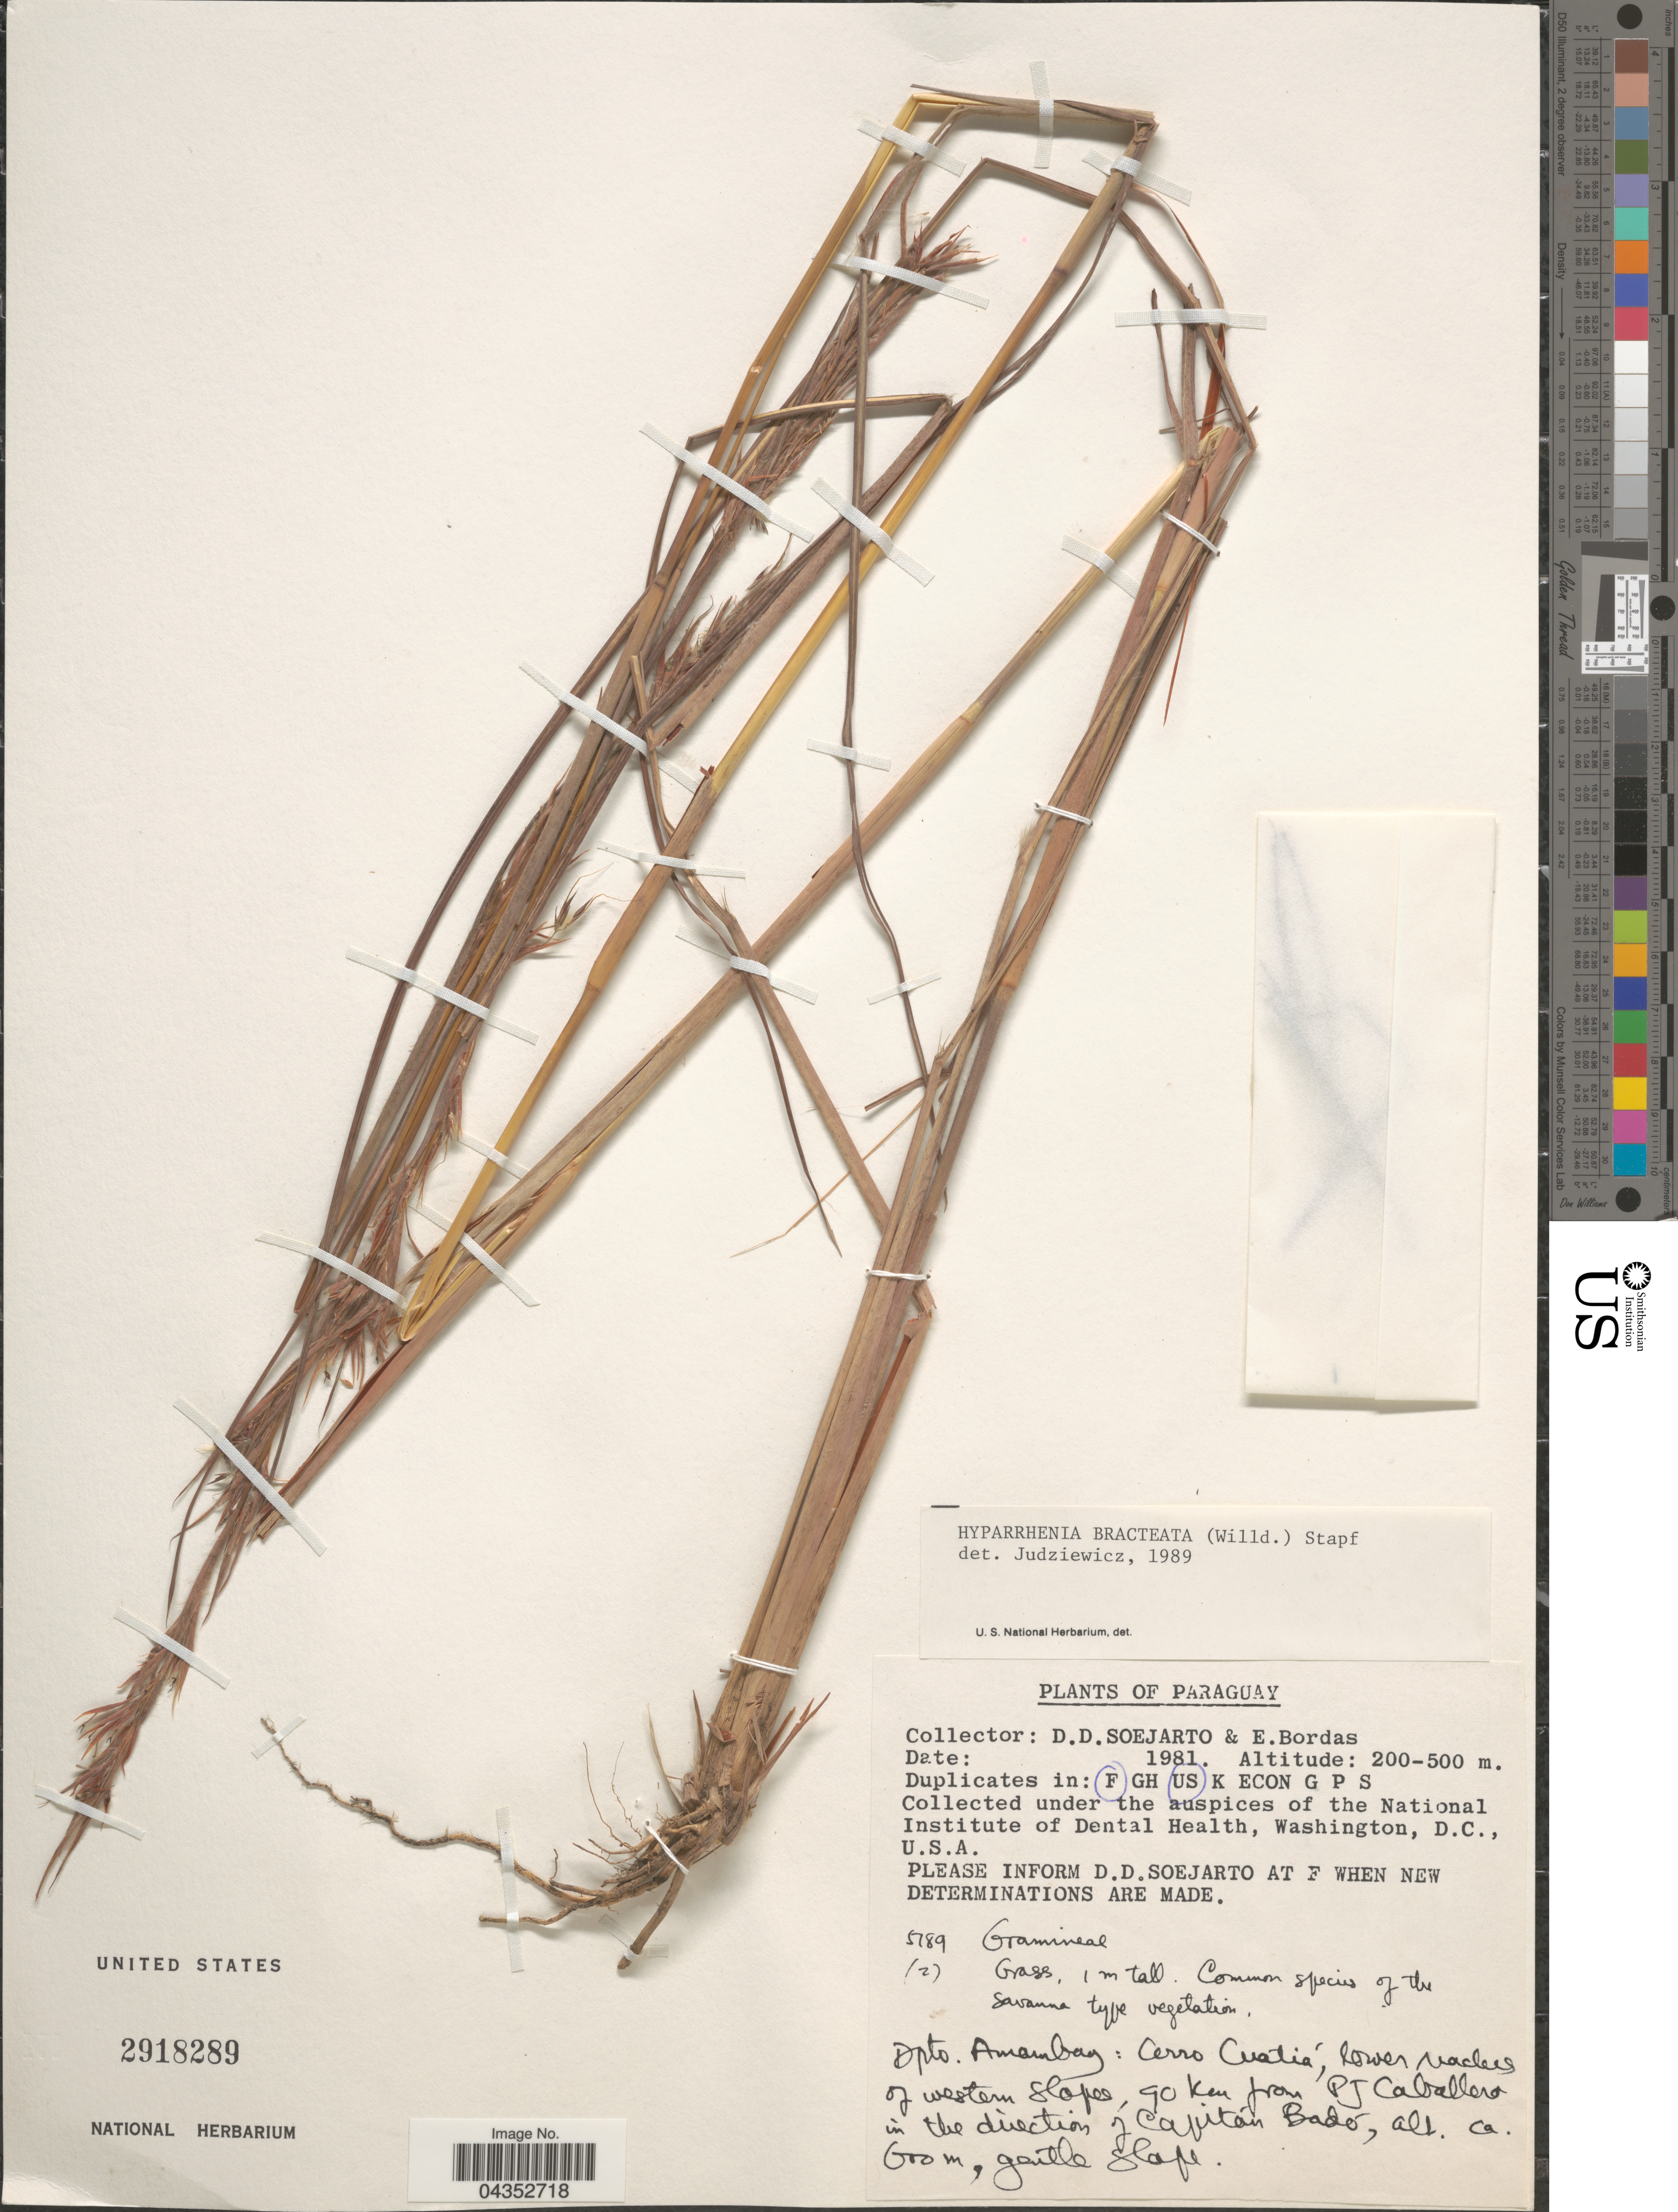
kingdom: Plantae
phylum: Tracheophyta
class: Liliopsida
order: Poales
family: Poaceae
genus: Hyparrhenia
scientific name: Hyparrhenia bracteata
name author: (Humb. & Bonpl.) Stapf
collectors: E. Bordas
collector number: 5289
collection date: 1981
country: Paraguay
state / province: Amambay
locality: Dpto. Amambay: Cerro Cuatiá, lower reaches of western slopes, 90 km from PJ Caballero in the direction of Capitán Bado.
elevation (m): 600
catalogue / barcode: US 2918289